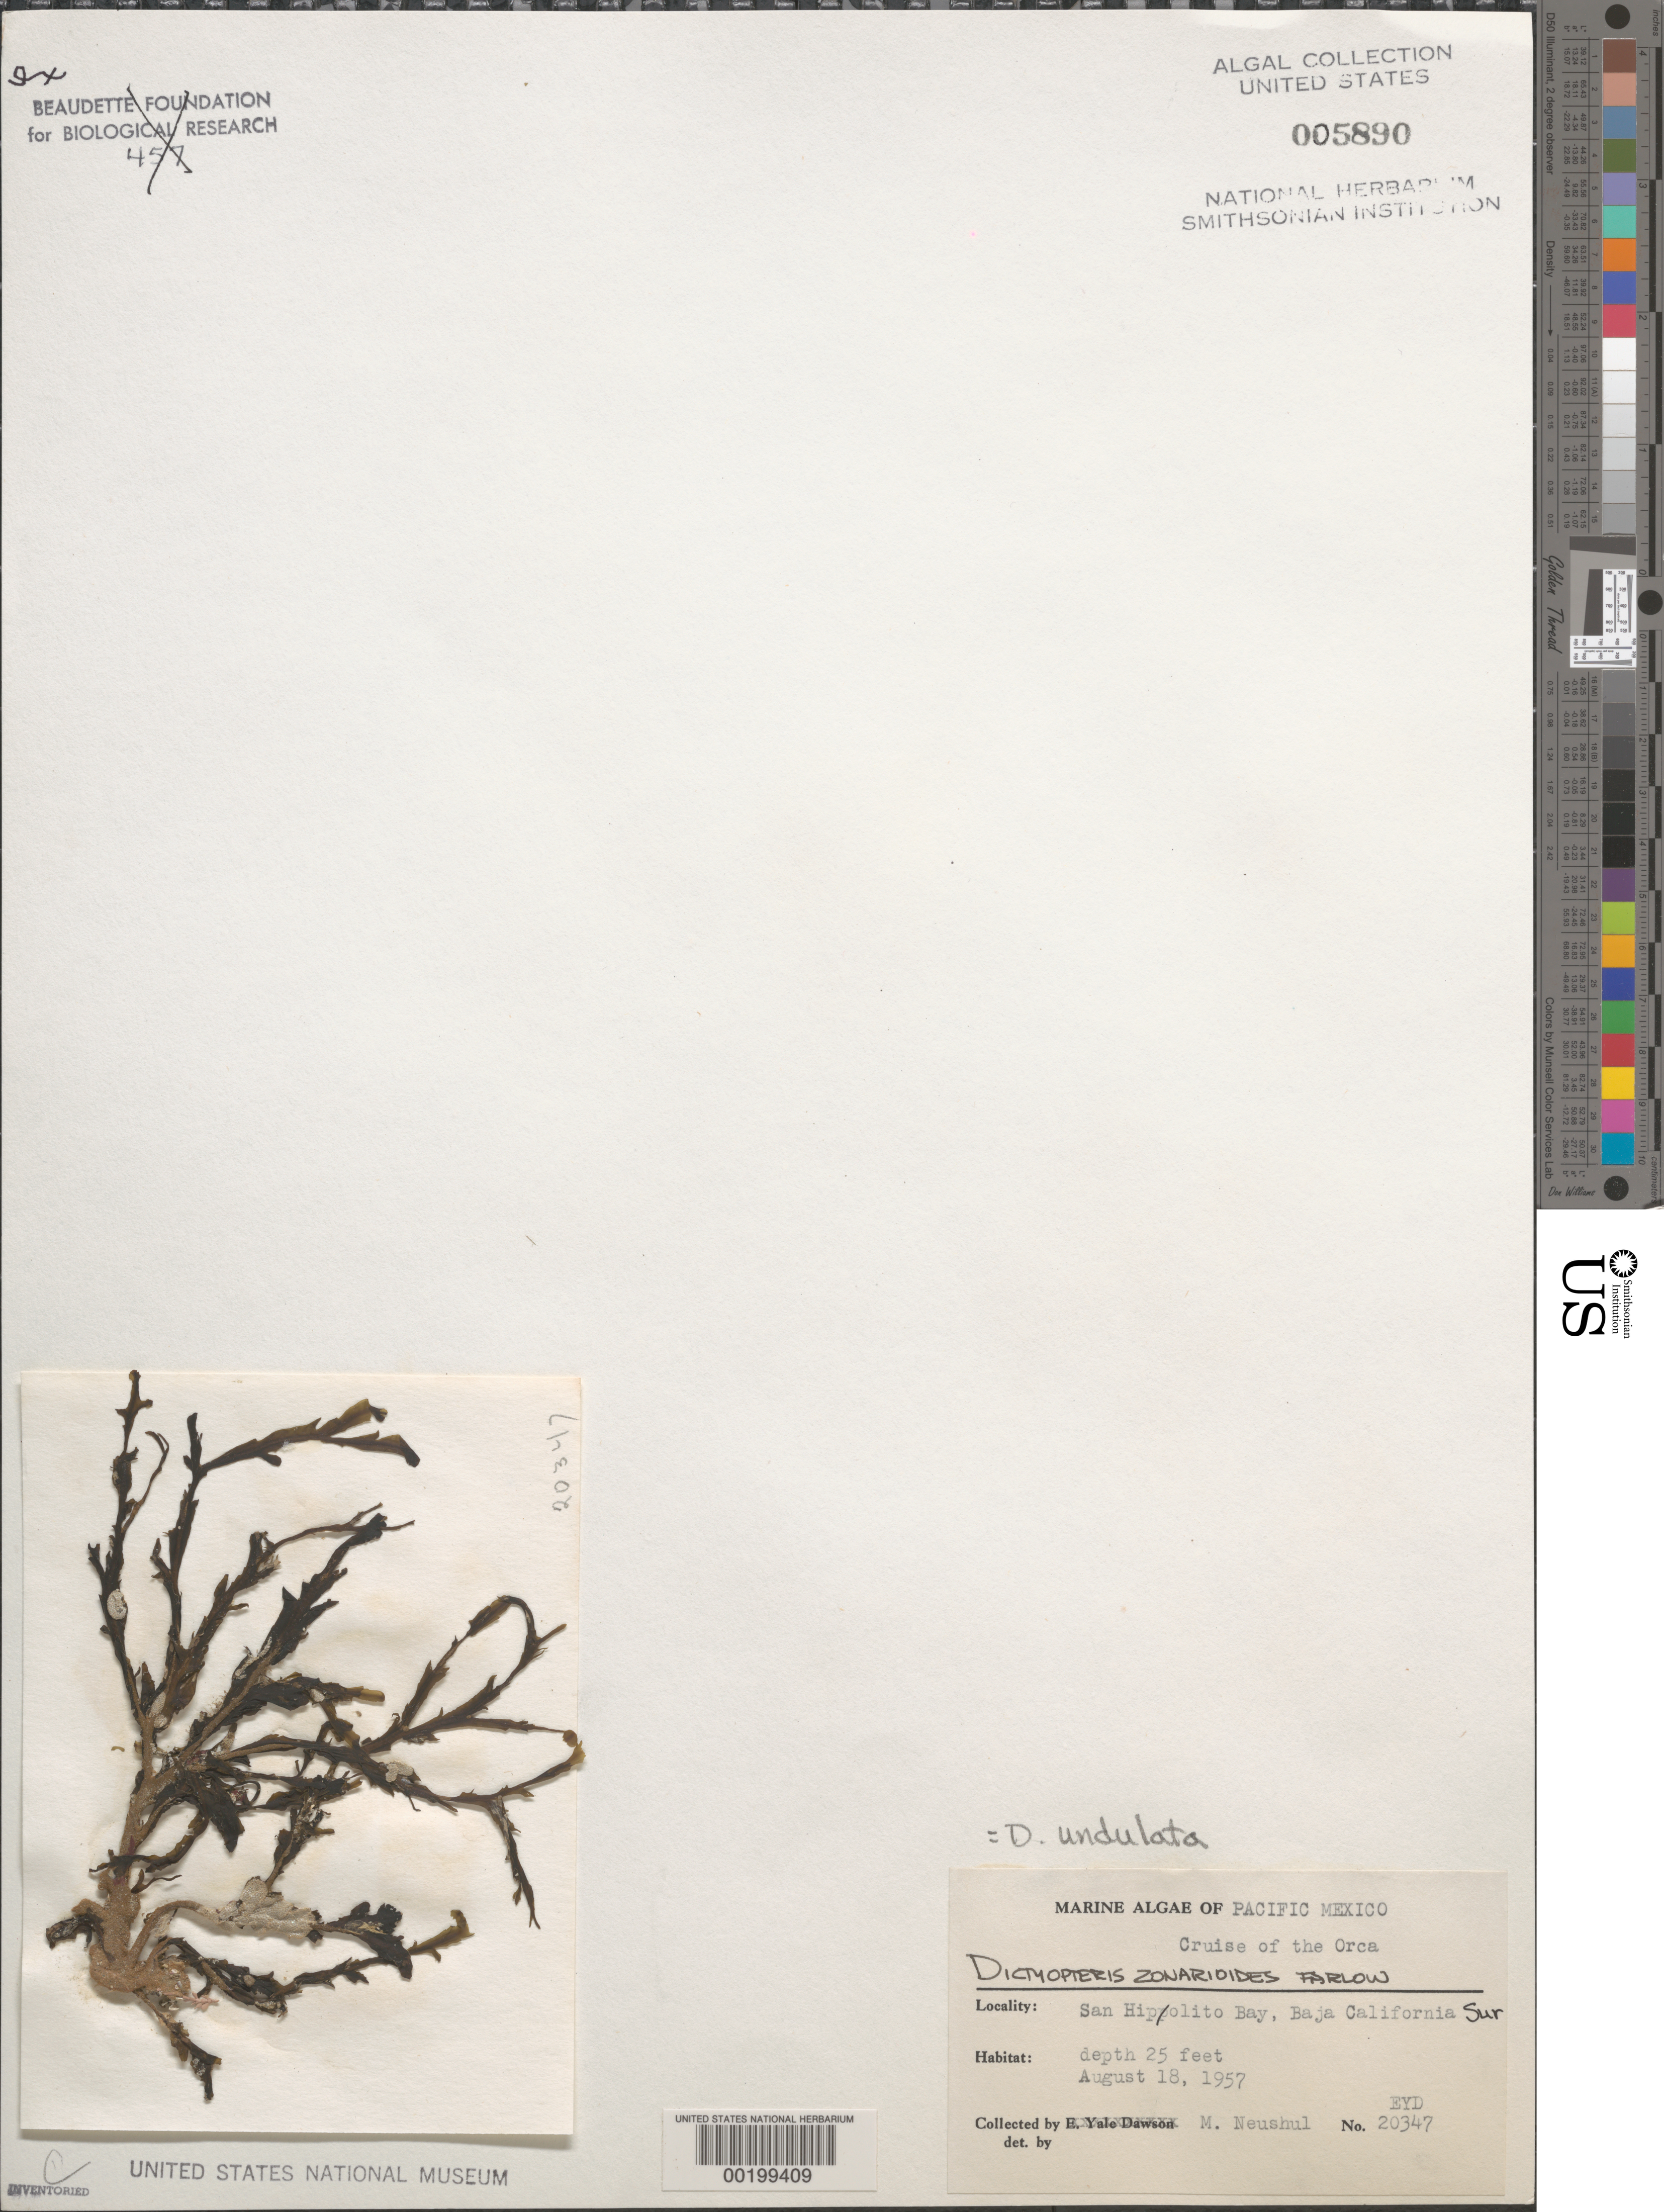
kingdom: Chromista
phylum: Ochrophyta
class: Phaeophyceae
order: Dictyotales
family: Dictyotaceae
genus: Dictyopteris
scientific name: Dictyopteris undulata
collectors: M. Neushul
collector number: EYD 20347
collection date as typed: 18 Aug 1957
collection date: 1957-08-18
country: Mexico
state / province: Baja California Sur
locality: Bahia San Hipolito (San Hippolito Bay)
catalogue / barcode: US 5890